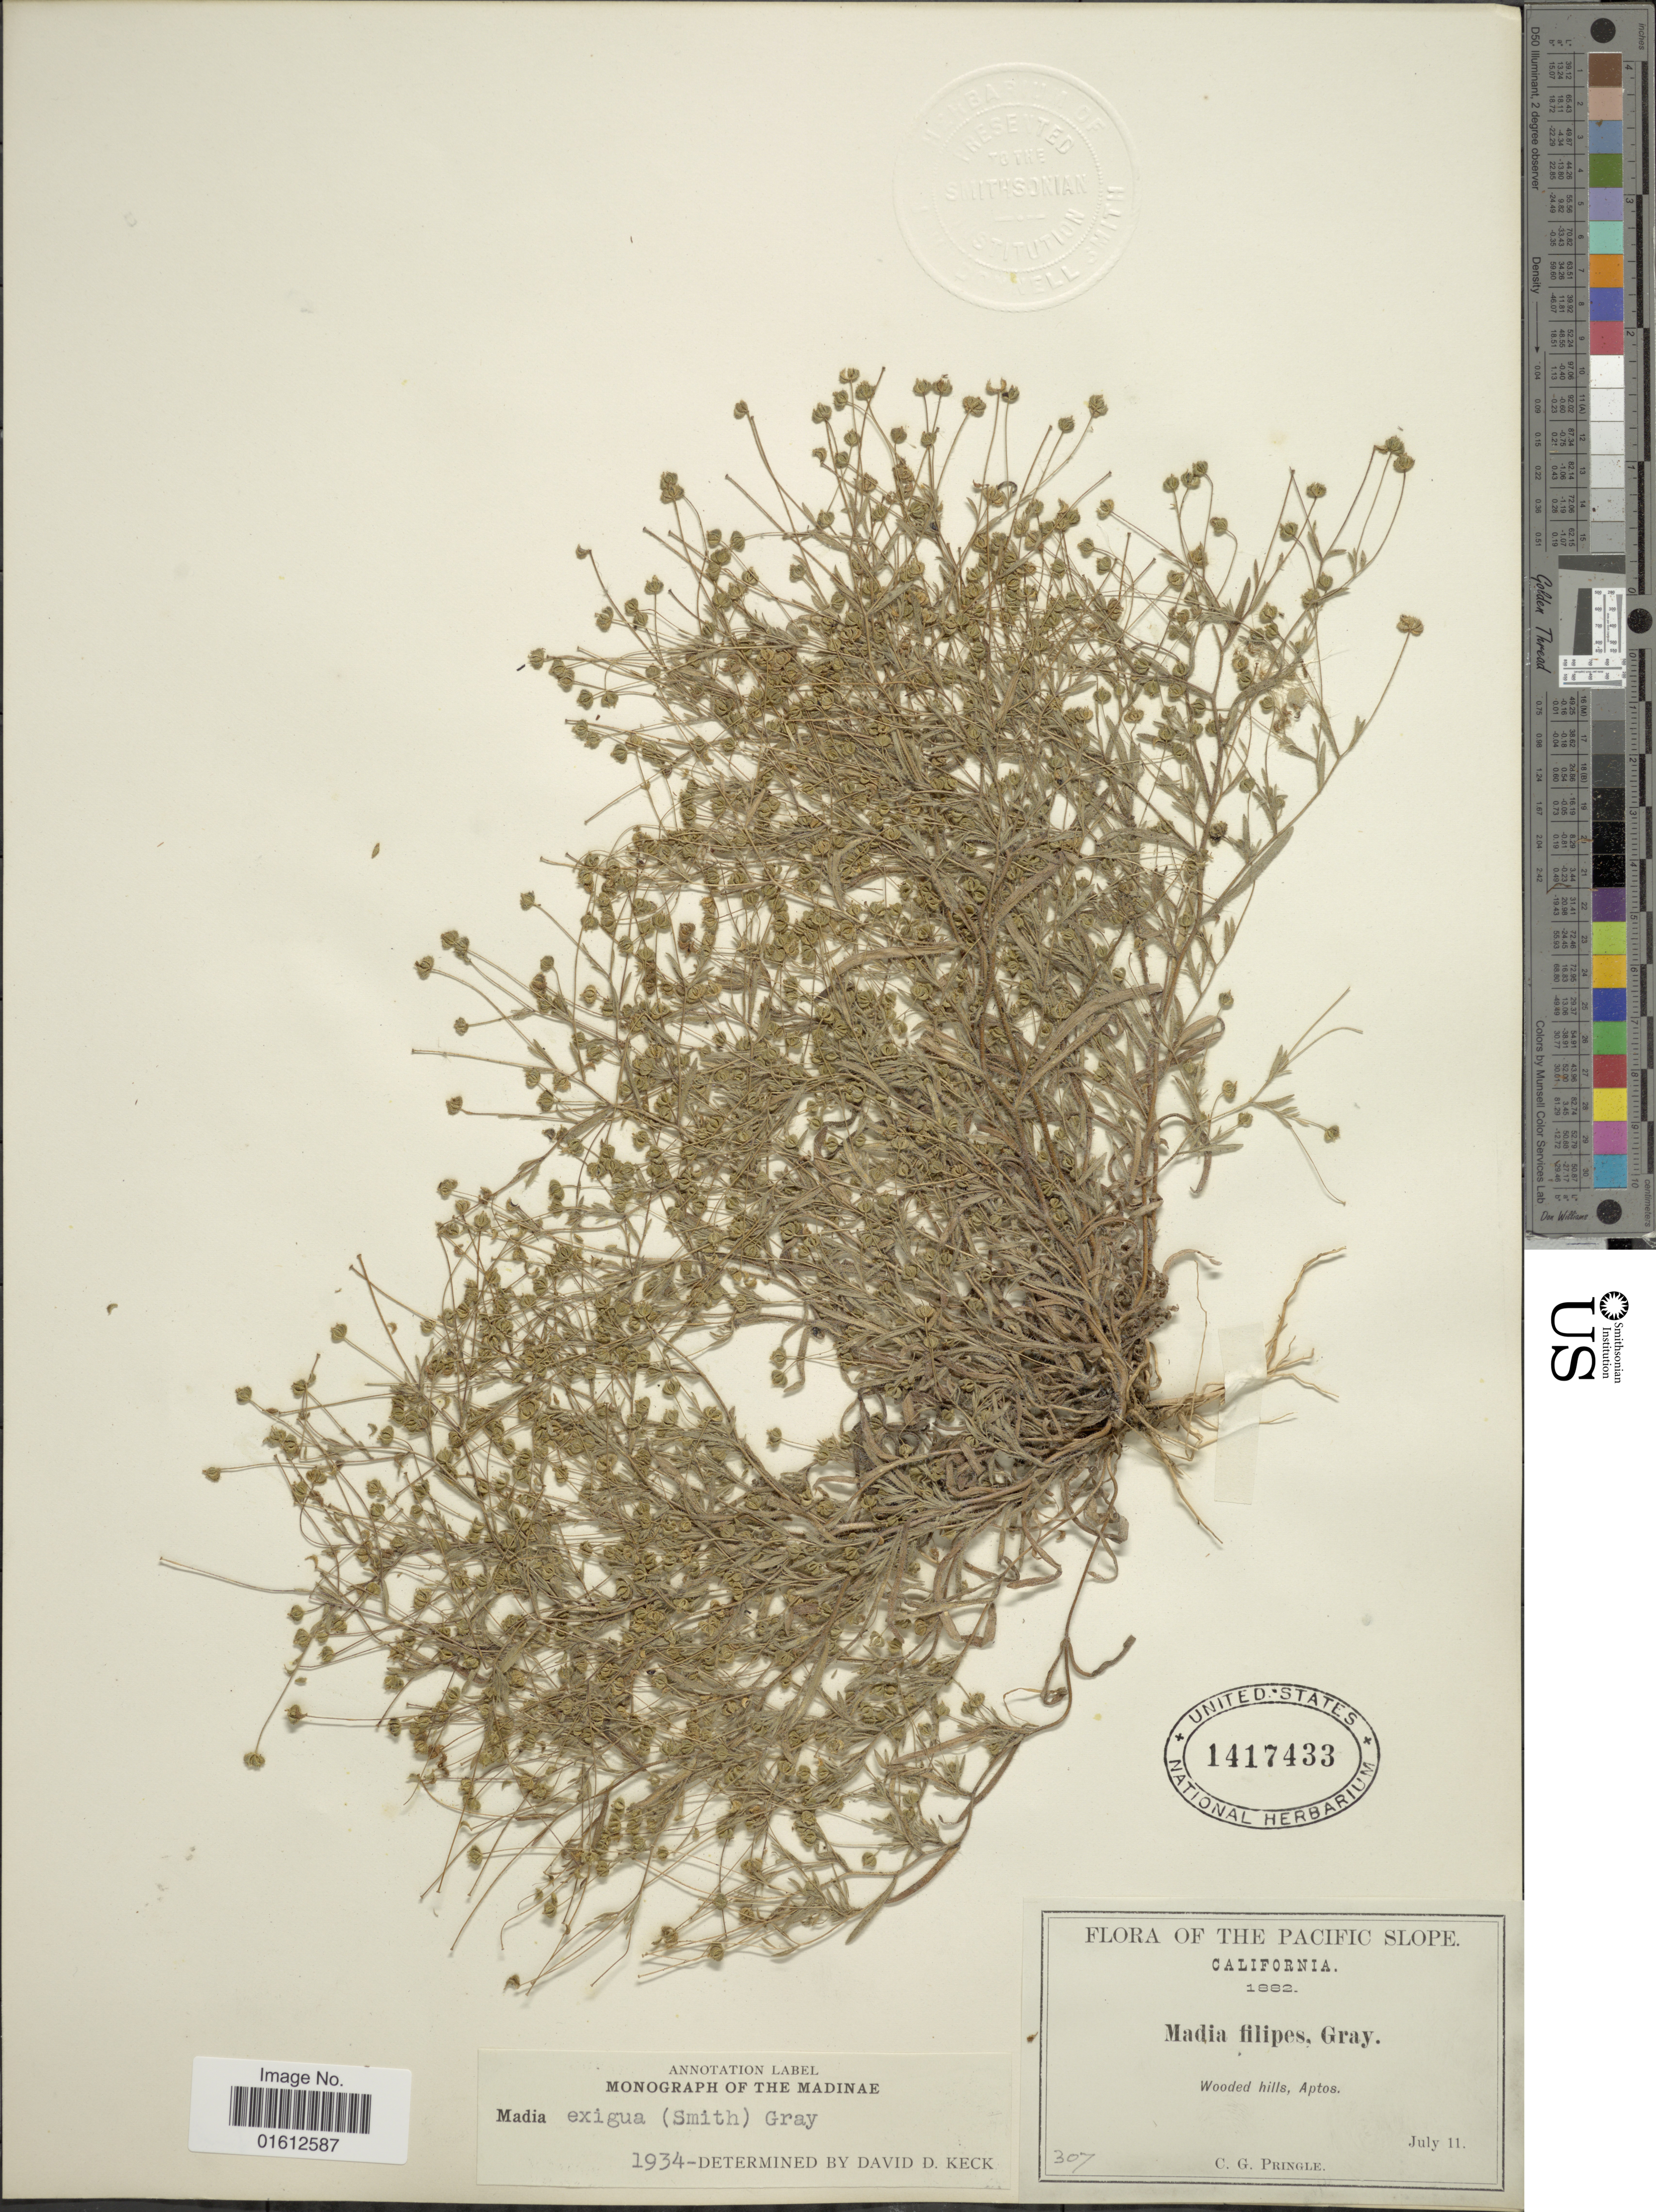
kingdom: Plantae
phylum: Tracheophyta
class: Magnoliopsida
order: Asterales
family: Asteraceae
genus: Madia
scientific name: Madia exigua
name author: (Sm.) A. Gray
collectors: C. G. Pringle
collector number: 307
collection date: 1882-07-11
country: United States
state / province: California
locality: Pacific Slope. Wooded hills, Aptos.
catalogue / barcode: US 1417433